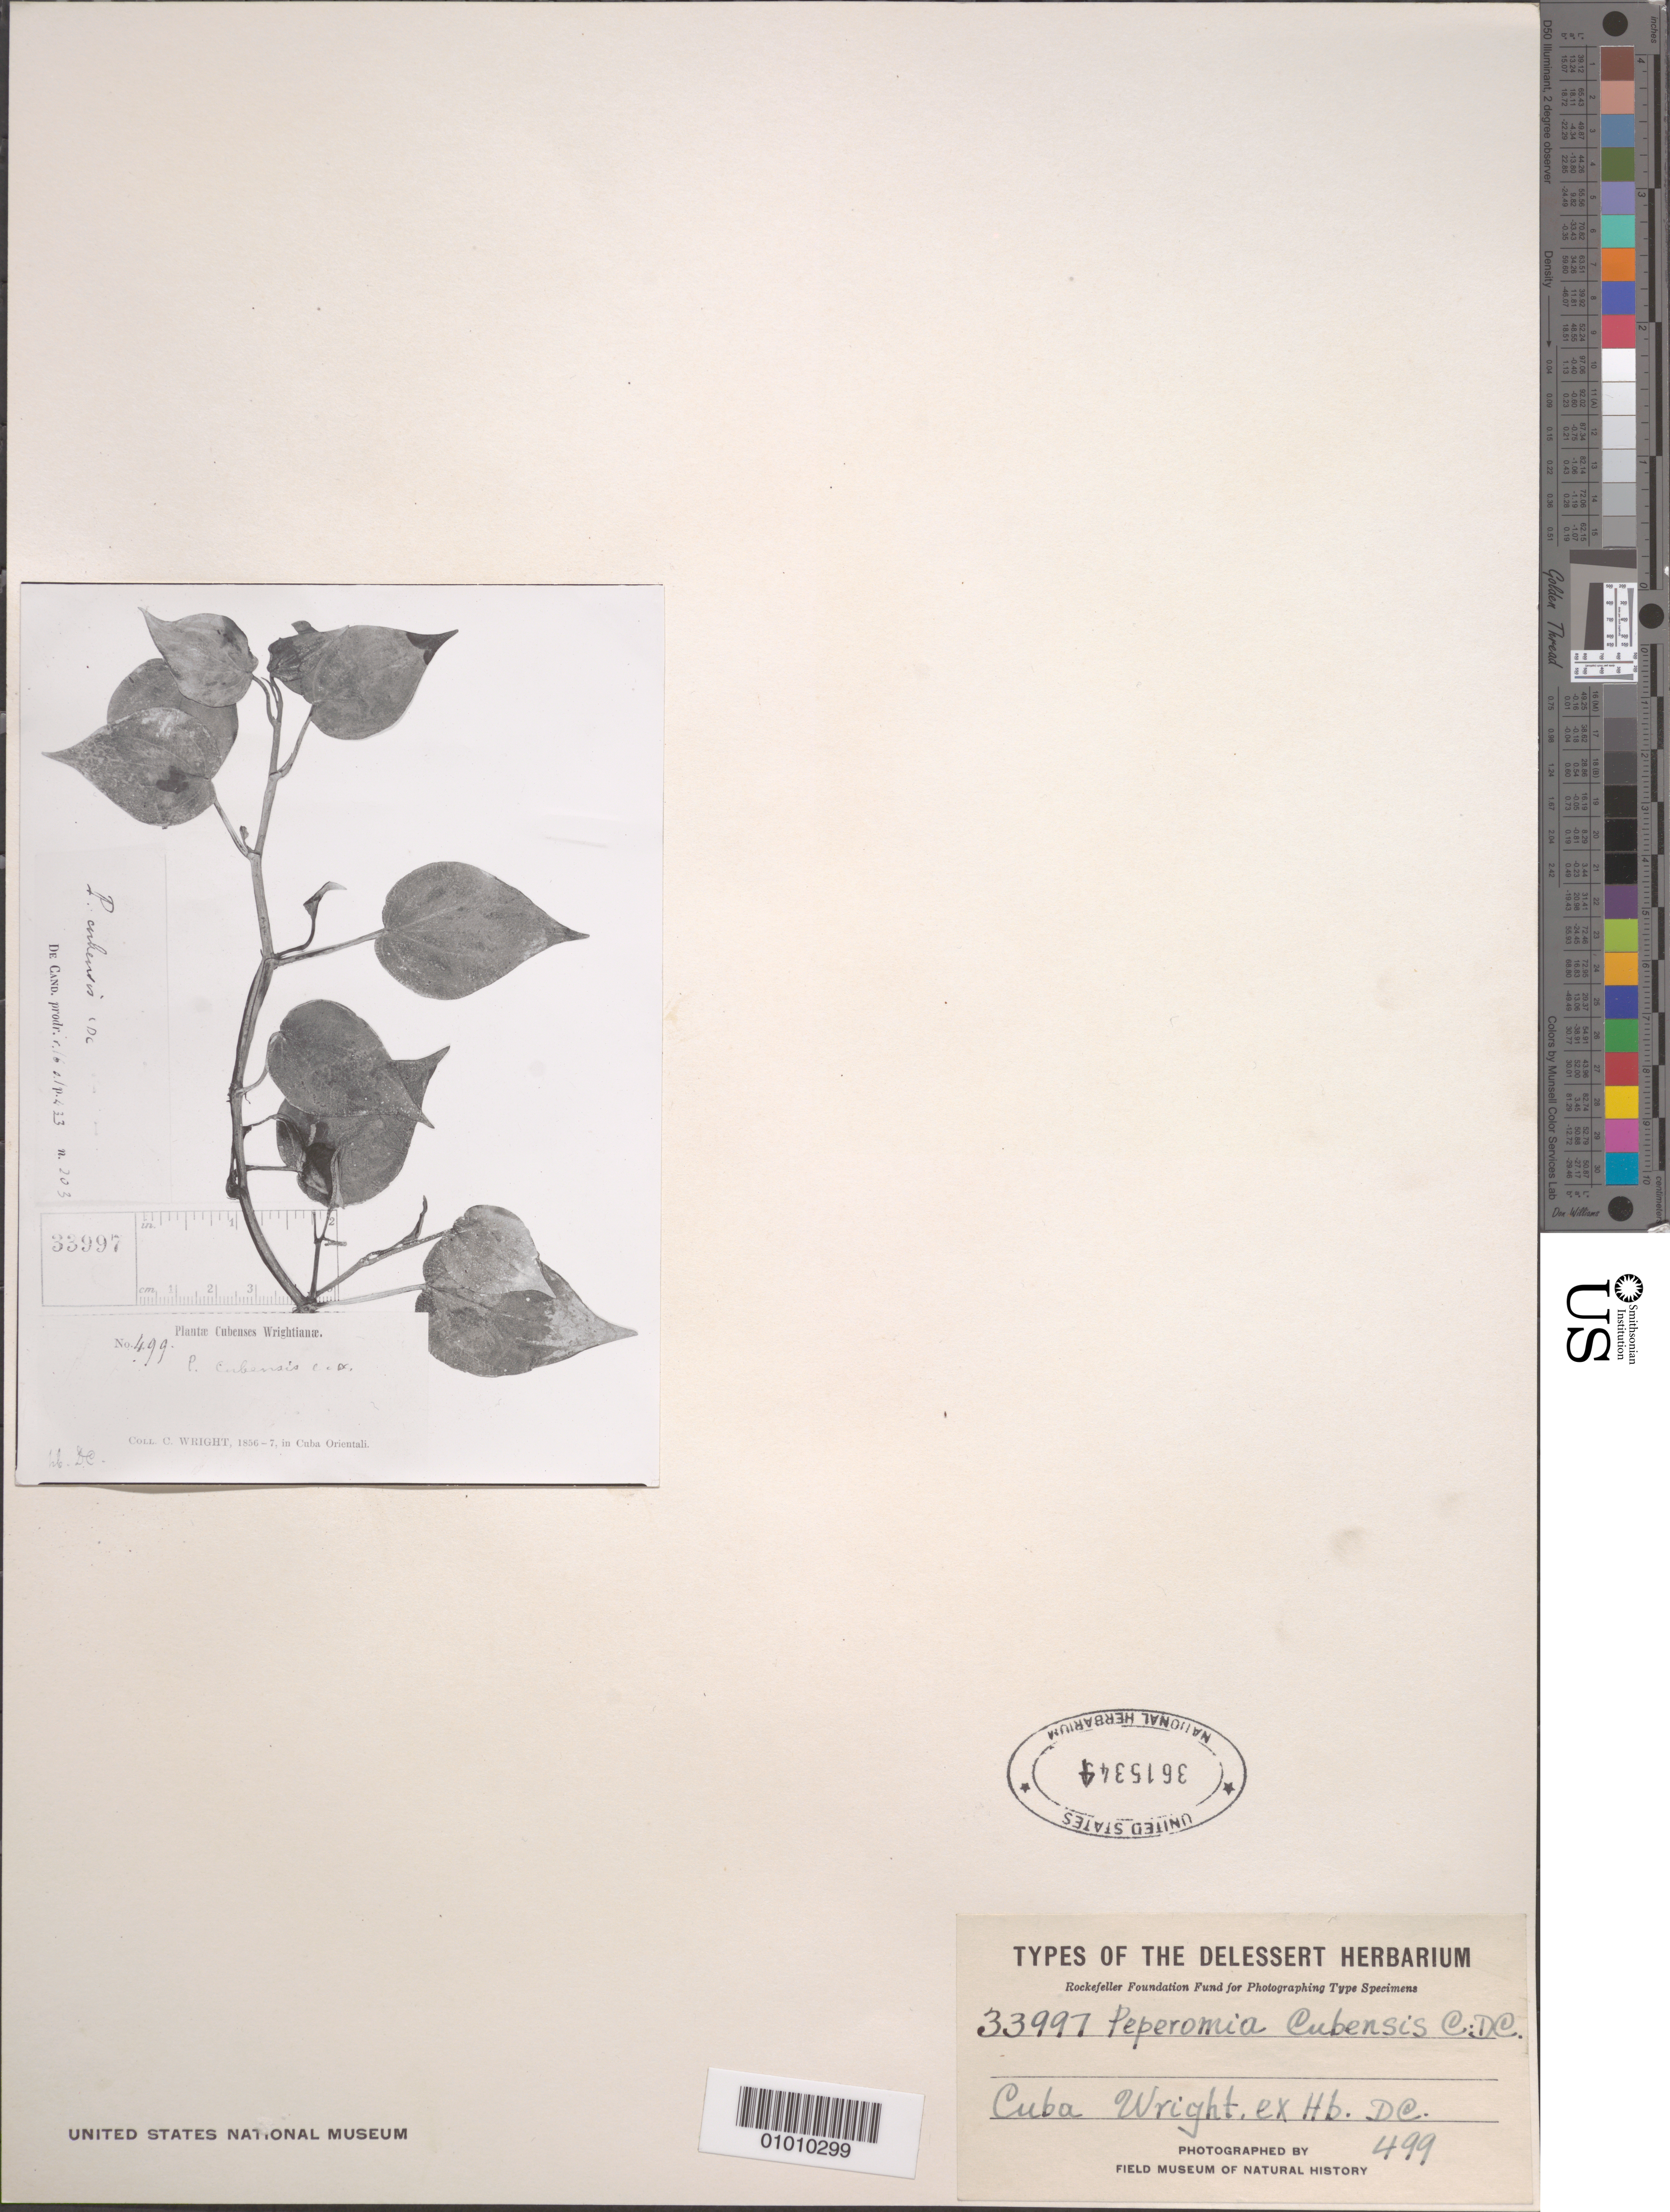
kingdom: Plantae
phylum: Tracheophyta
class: Magnoliopsida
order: Piperales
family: Piperaceae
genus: Peperomia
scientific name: Peperomia cubensis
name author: C. DC.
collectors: C. Wright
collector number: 499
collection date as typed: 1800 to 1899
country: Cuba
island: Cuba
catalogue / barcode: US 3615344